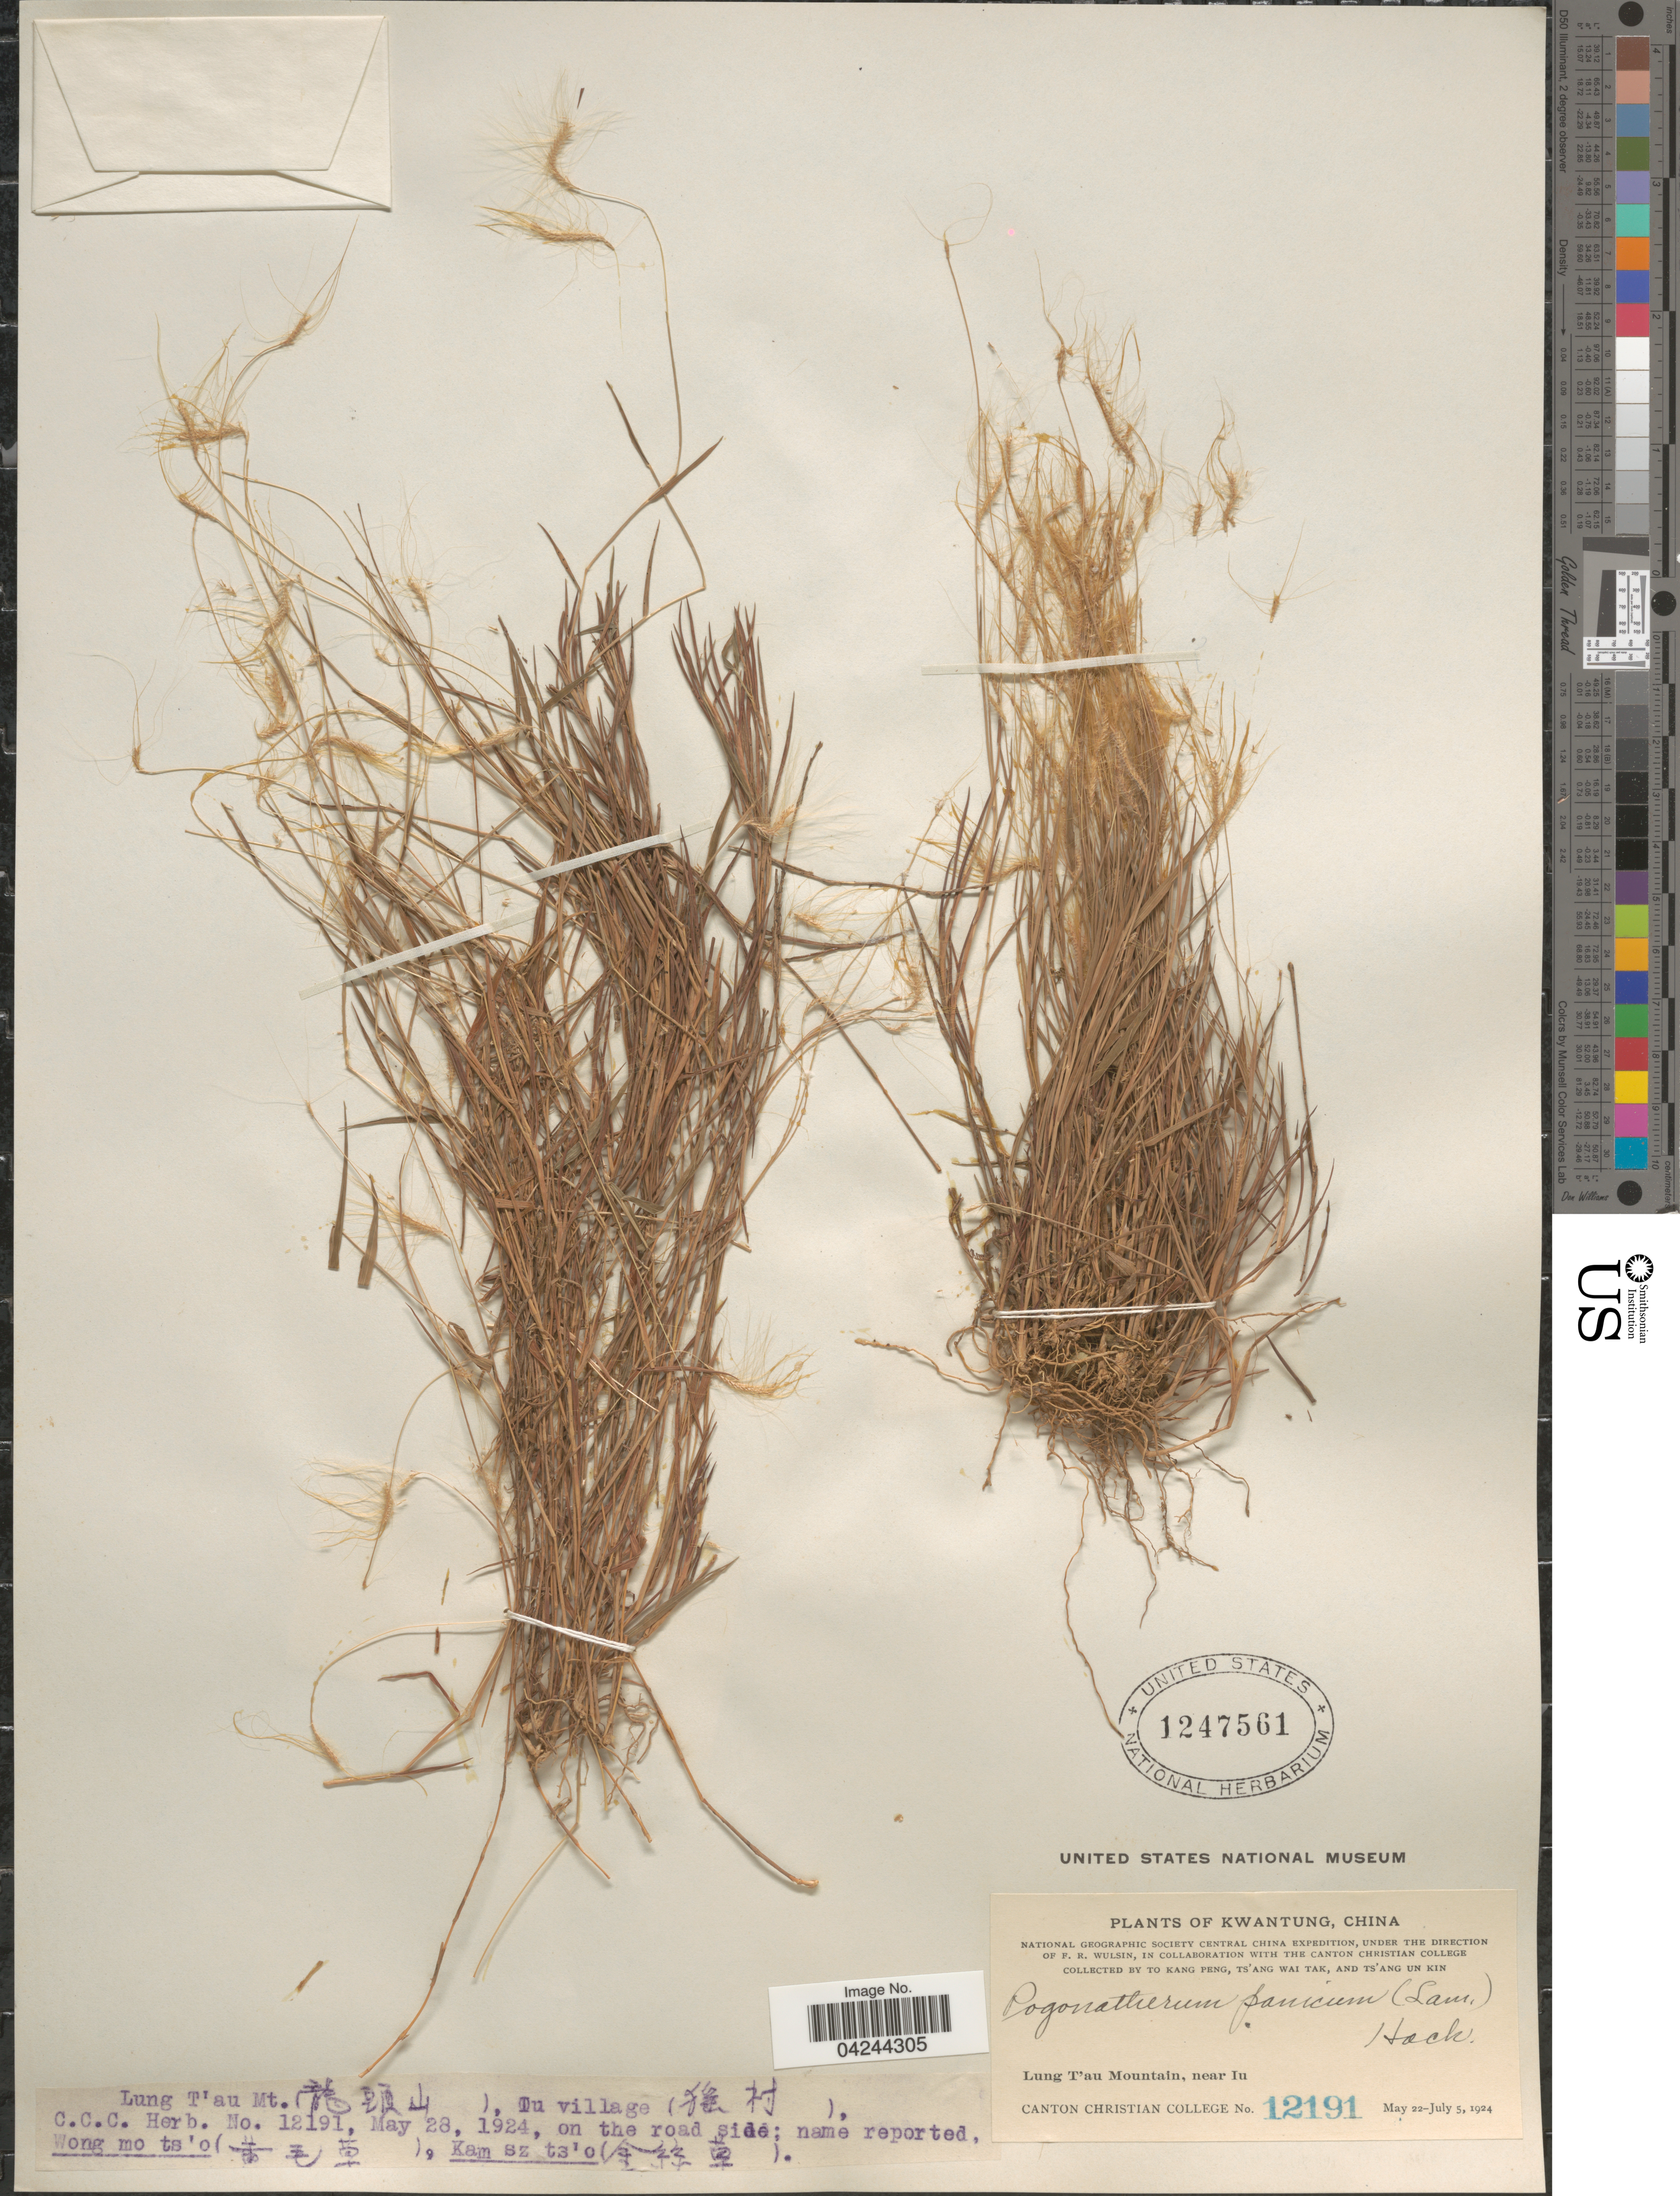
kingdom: Plantae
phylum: Tracheophyta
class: Liliopsida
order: Poales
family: Poaceae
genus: Pogonatherum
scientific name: Pogonatherum crinitum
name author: (Thunb.) Kunth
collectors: T. K. Peng, W. T. Tsang & Ts' Ang Un Kin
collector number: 12191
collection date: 1924-05-22/1924-07-05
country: China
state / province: Guangdong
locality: Kwangtung. National Geographic Society Central China Expedition. Lung T'au Mountain, near Iu.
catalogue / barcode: US 1247561